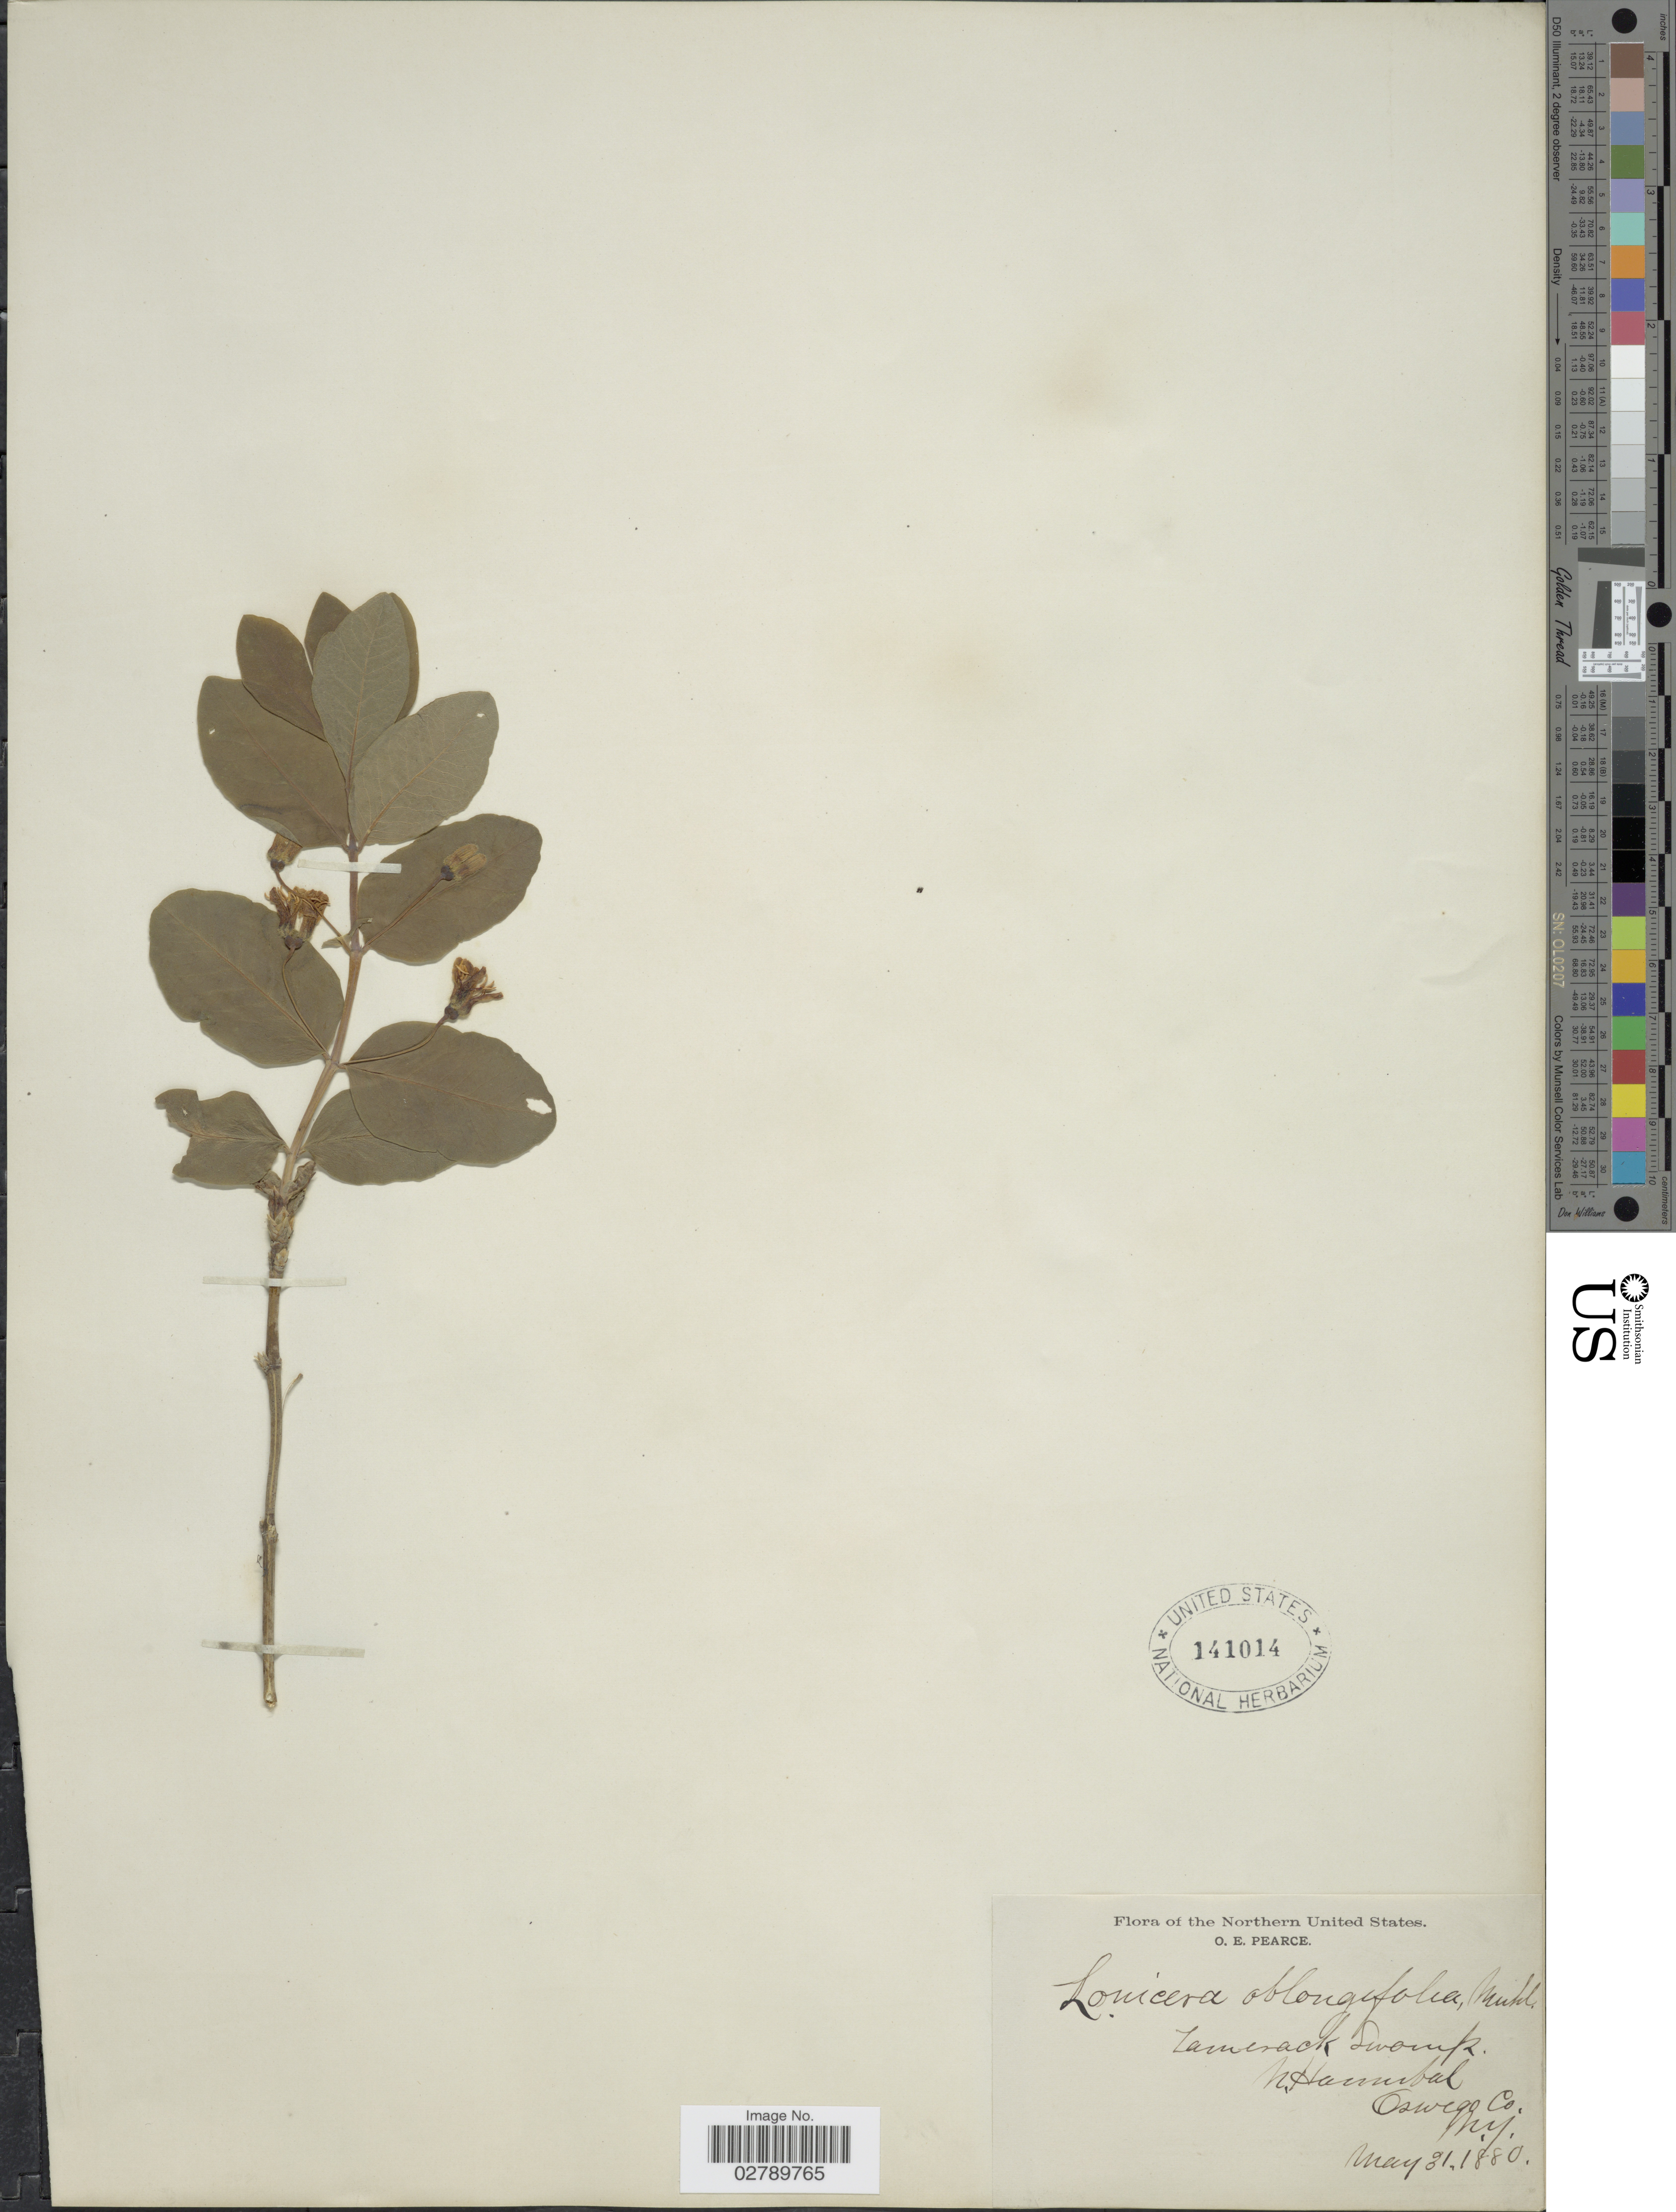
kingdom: Plantae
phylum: Tracheophyta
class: Magnoliopsida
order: Dipsacales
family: Caprifoliaceae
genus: Lonicera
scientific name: Lonicera oblongifolia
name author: Hook.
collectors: O. E. Pearce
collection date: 1880-05-31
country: United States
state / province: New York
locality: Northern United States. Tamerack Swamp. N. Hannibal, Oswegg Co.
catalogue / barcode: US 141014